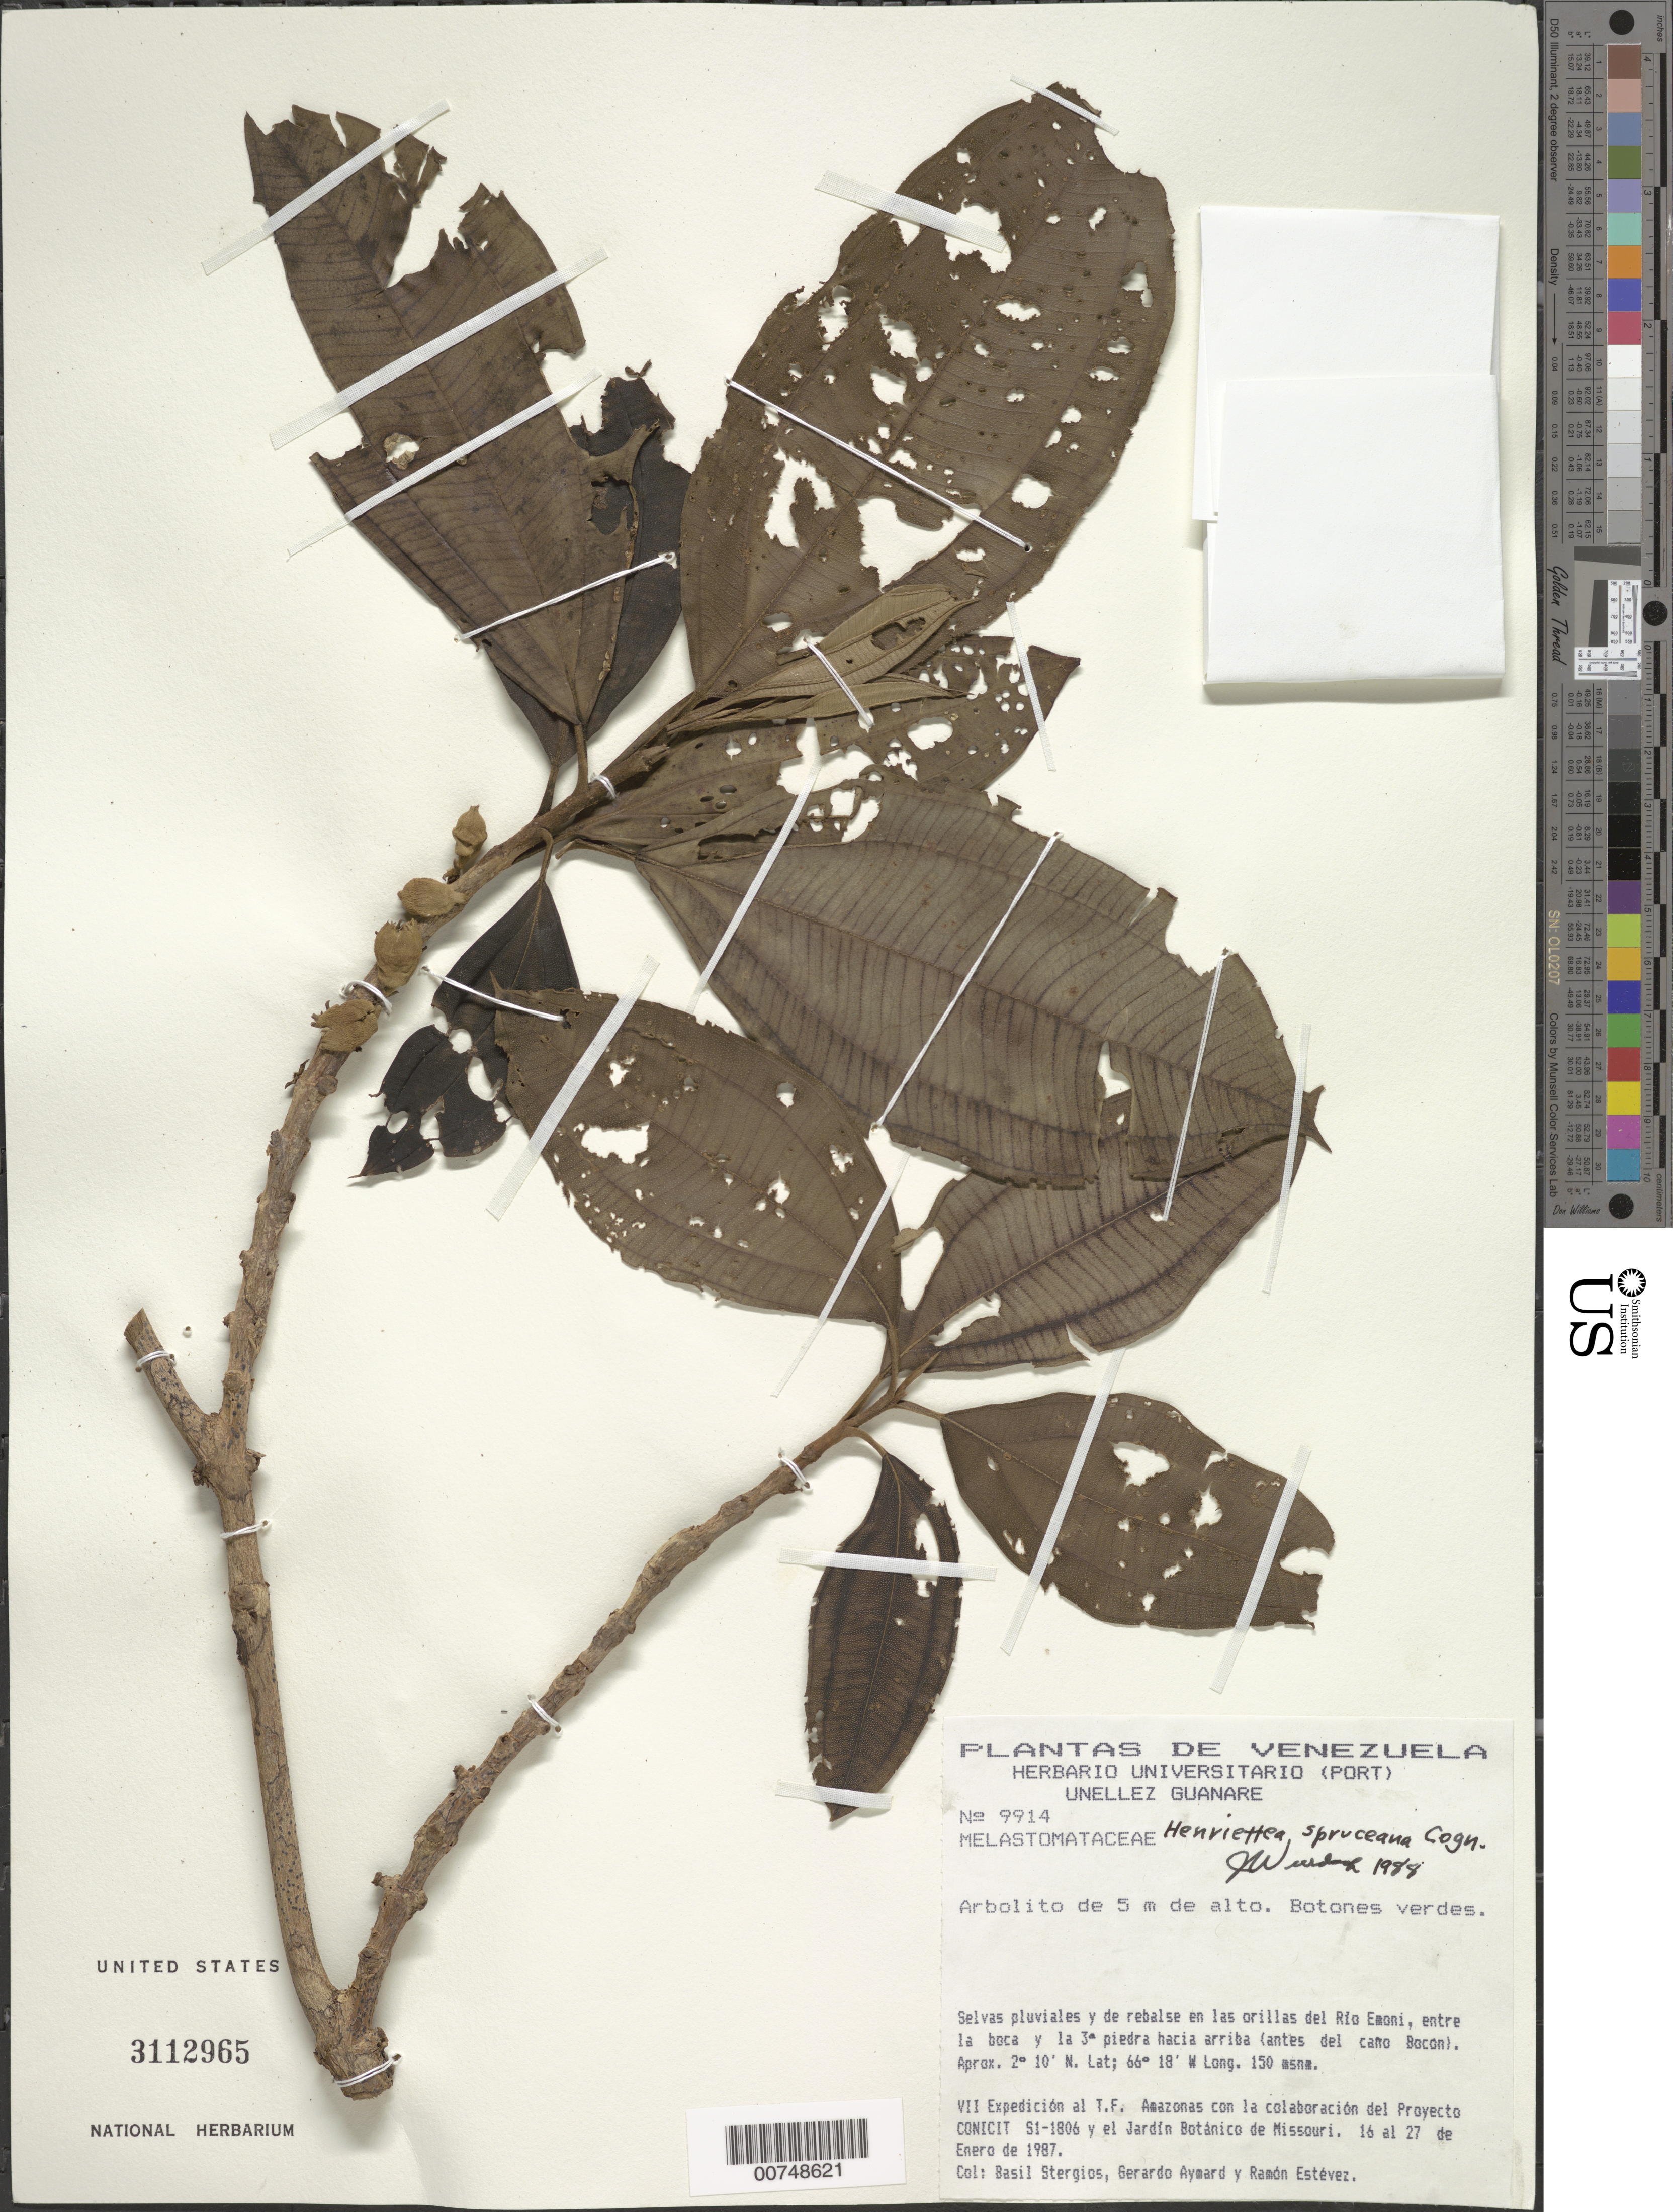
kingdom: Plantae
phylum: Tracheophyta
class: Magnoliopsida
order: Myrtales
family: Melastomataceae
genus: Henriettea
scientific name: Henriettea spruceana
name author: Cogn.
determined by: Wurdack, John J., (US), US (UNITED STATES)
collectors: B. G. Stergios, G. A. Aymard & R. Estevez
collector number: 9914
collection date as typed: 16-Jan-87 to 27-Jan-87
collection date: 1987-01-16/1987-01-27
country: Venezuela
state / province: Amazonas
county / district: Río Negro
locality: Río Emoni, entre la boca y la 3 piedra hacia arriba (antes del Caño Bocon)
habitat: Selvas pluviales y de rebalse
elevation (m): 150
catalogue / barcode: US 3112965